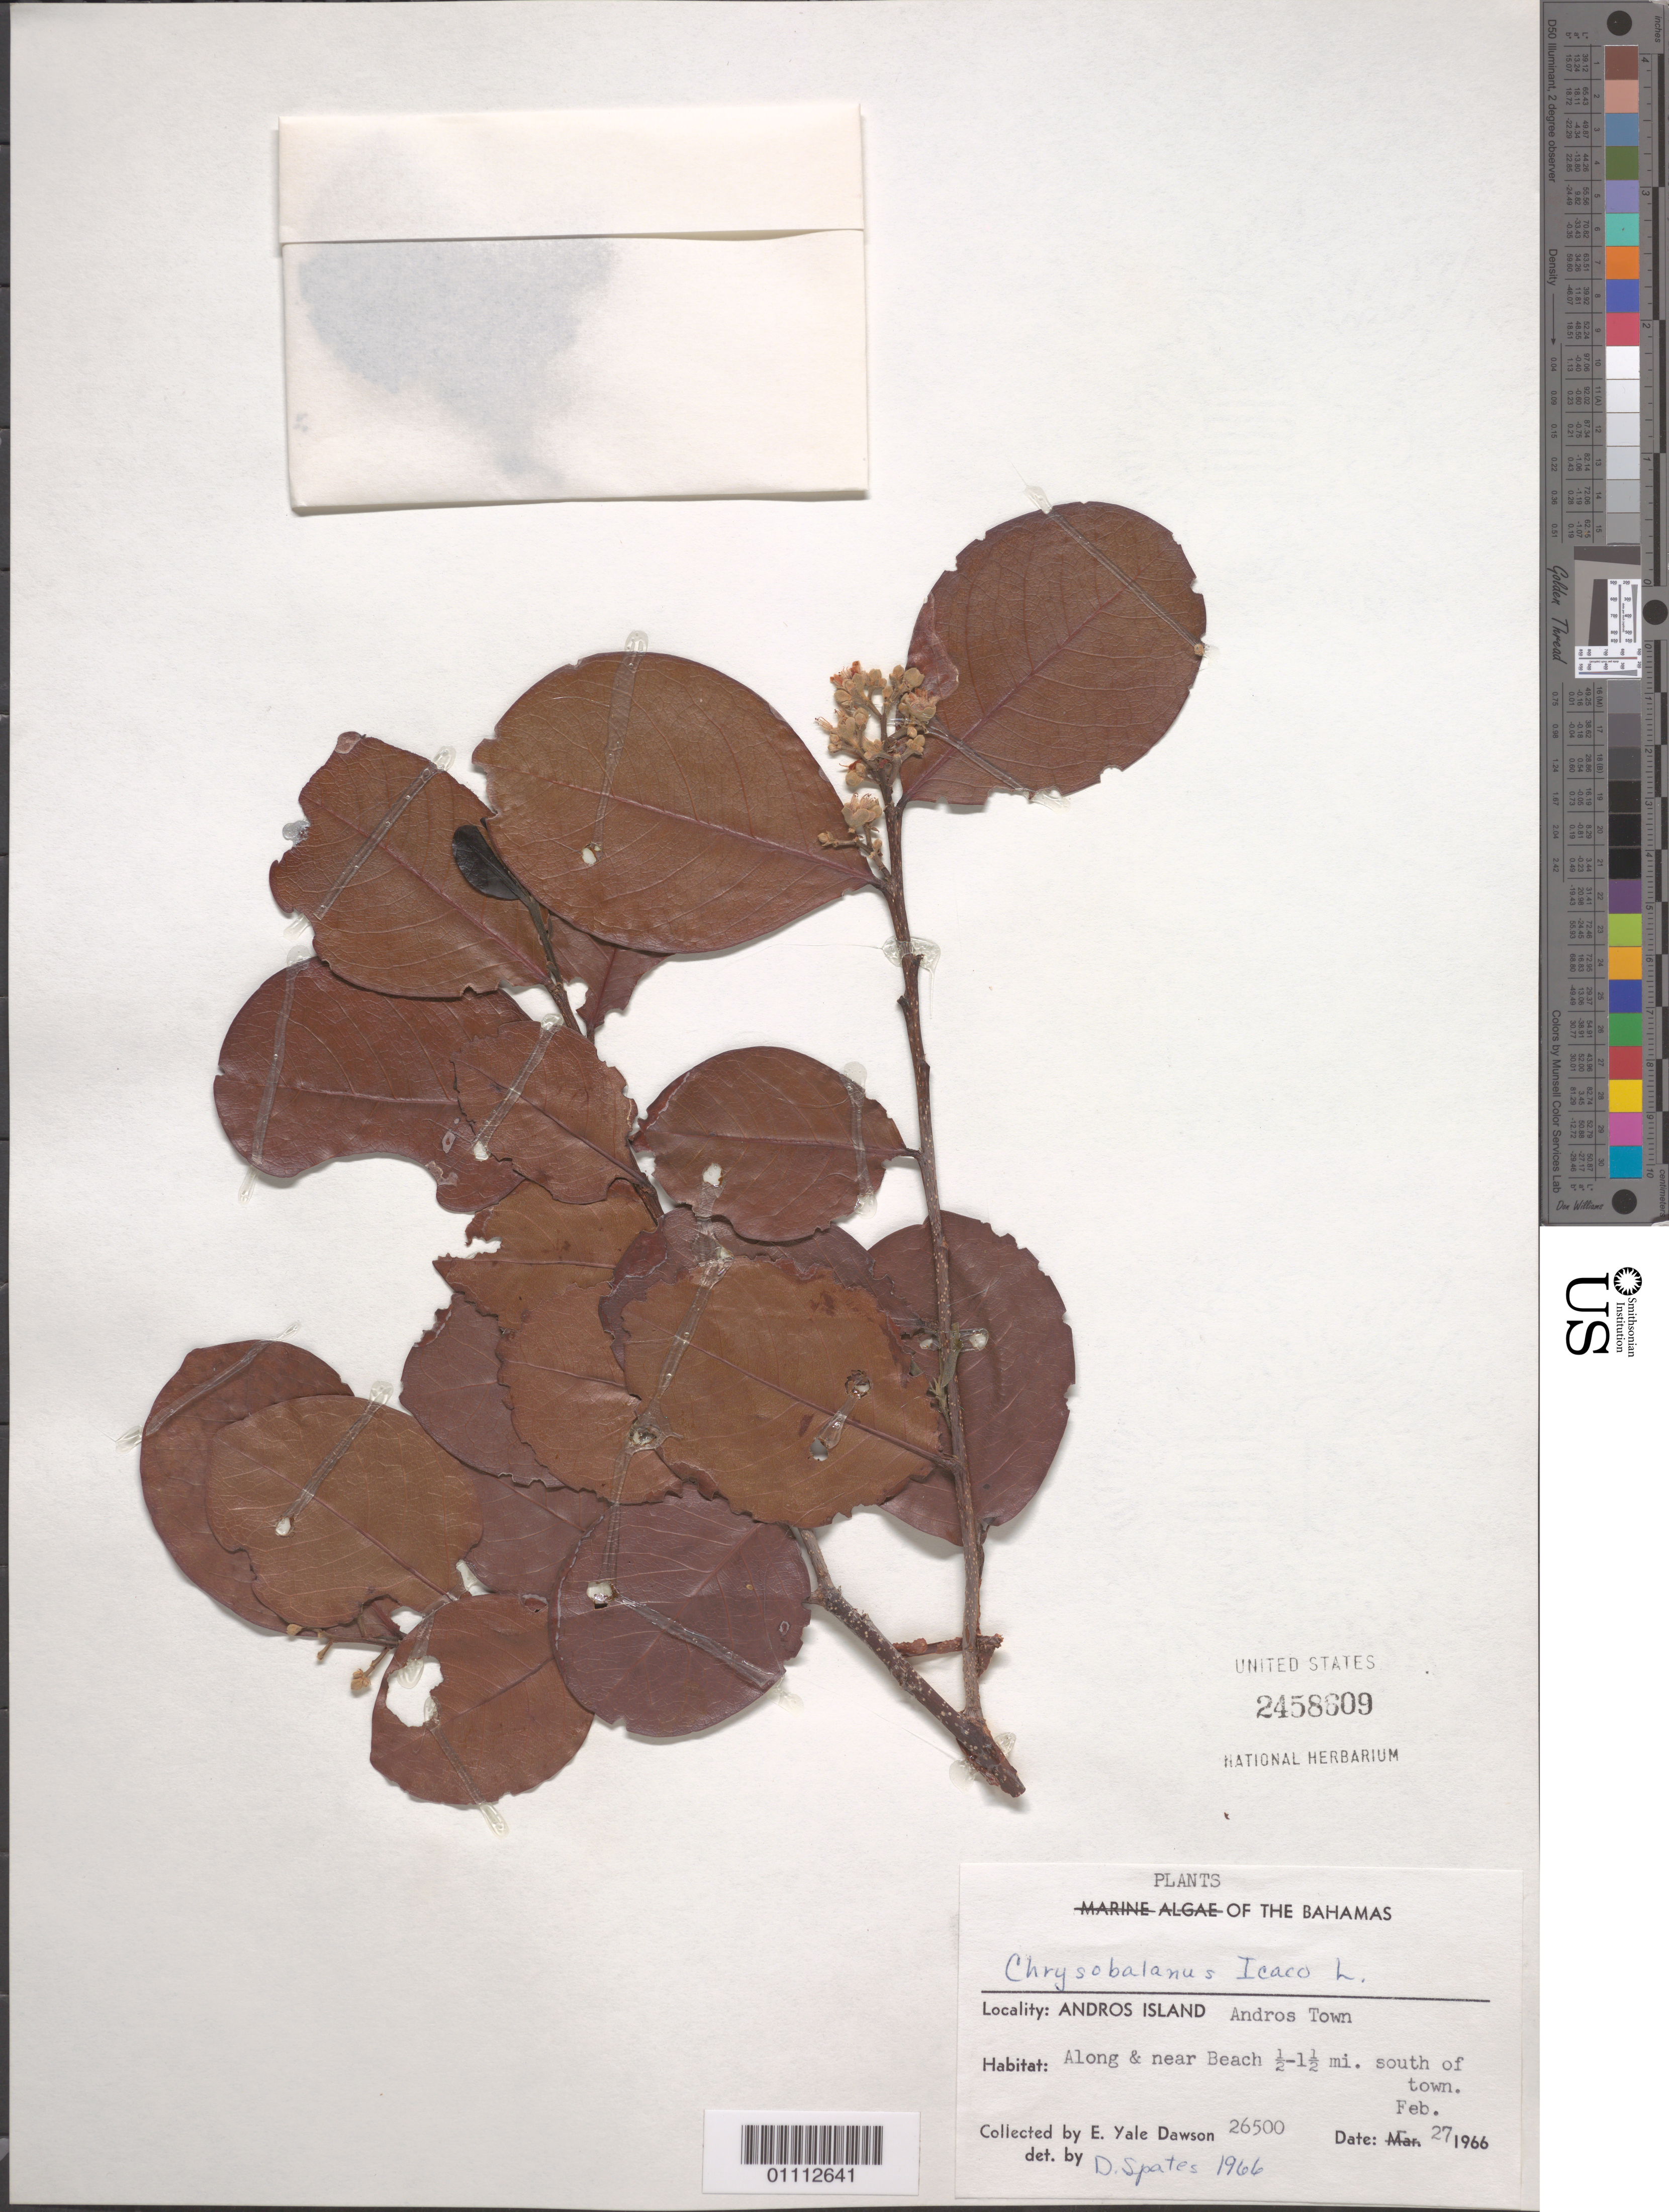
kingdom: Plantae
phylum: Tracheophyta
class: Magnoliopsida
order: Malpighiales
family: Chrysobalanaceae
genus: Chrysobalanus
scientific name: Chrysobalanus icaco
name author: L.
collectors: E. Y. Dawson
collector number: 26500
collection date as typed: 27 Feb 1966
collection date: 1966-02-27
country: Bahamas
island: Andros I.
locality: Andros Town. Along and near beach 0.5-1.5 miles south of town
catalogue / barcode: US 2458809